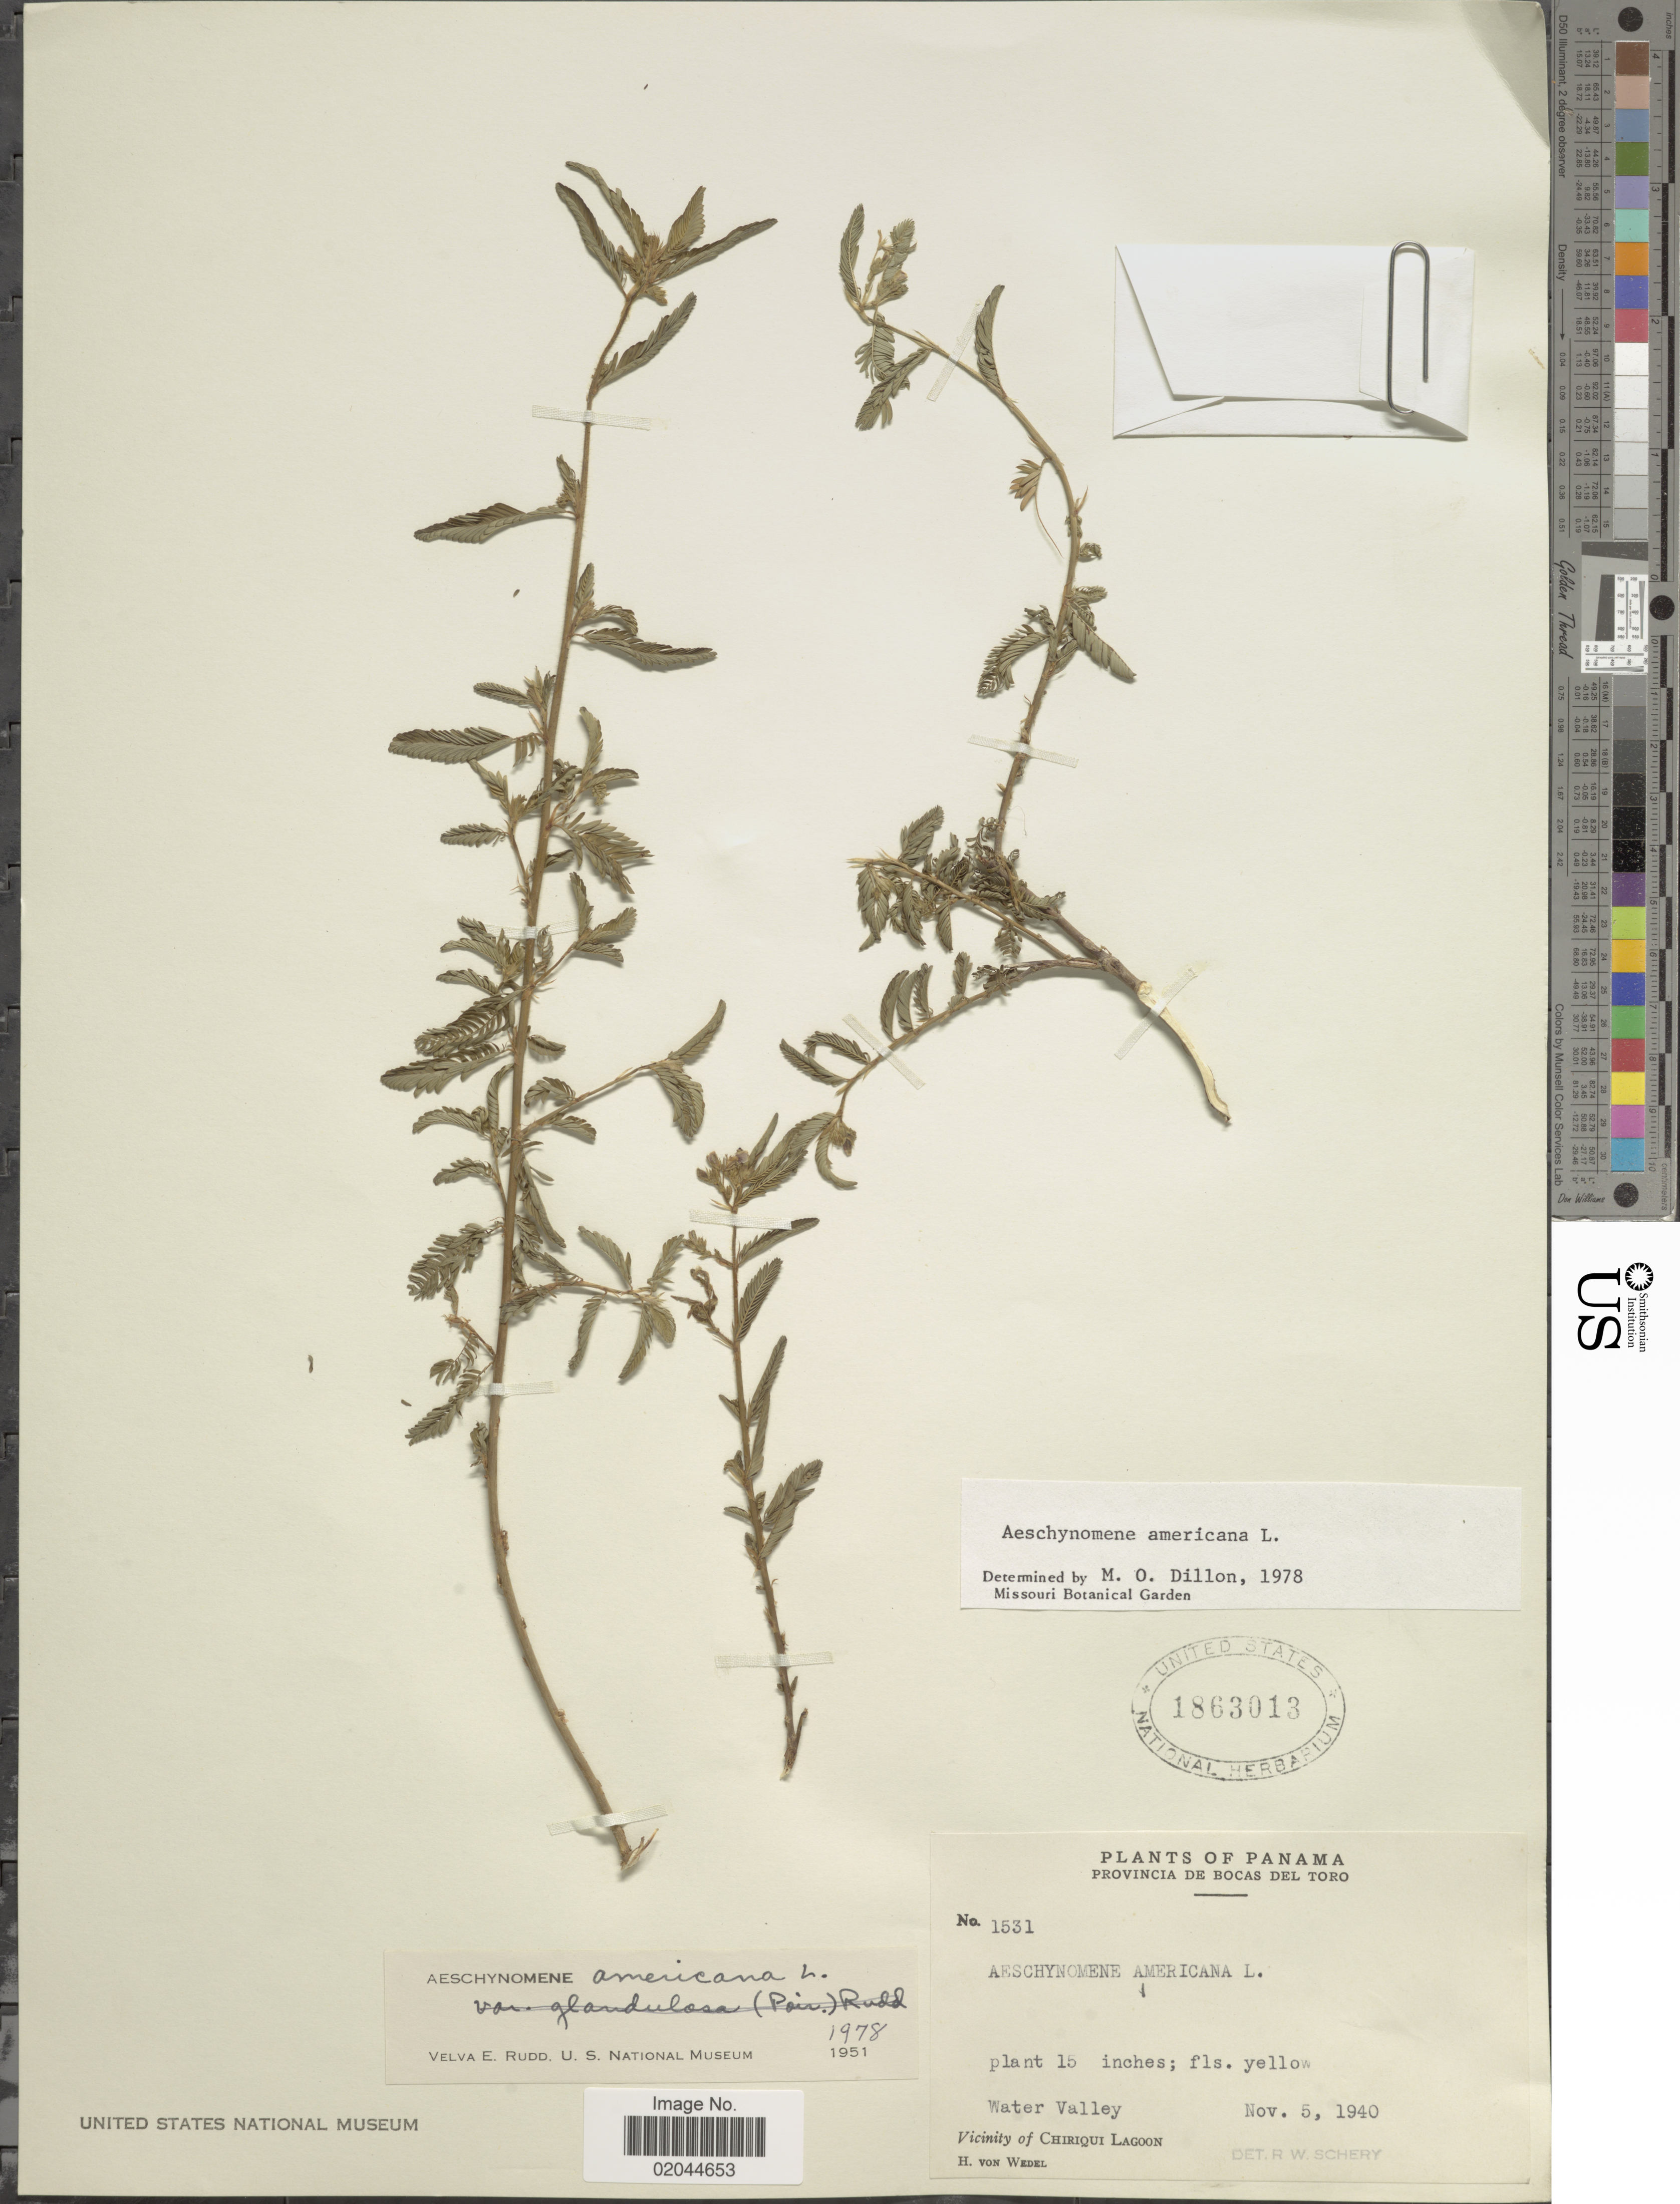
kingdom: Plantae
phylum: Tracheophyta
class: Magnoliopsida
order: Fabales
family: Fabaceae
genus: Aeschynomene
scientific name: Aeschynomene americana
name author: L.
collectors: H. von Wedel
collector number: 1531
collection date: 1940-11-05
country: Panama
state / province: Bocas del Toro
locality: Water Valley, Vicinity of Chiriqui Lagoon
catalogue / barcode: US 1863013